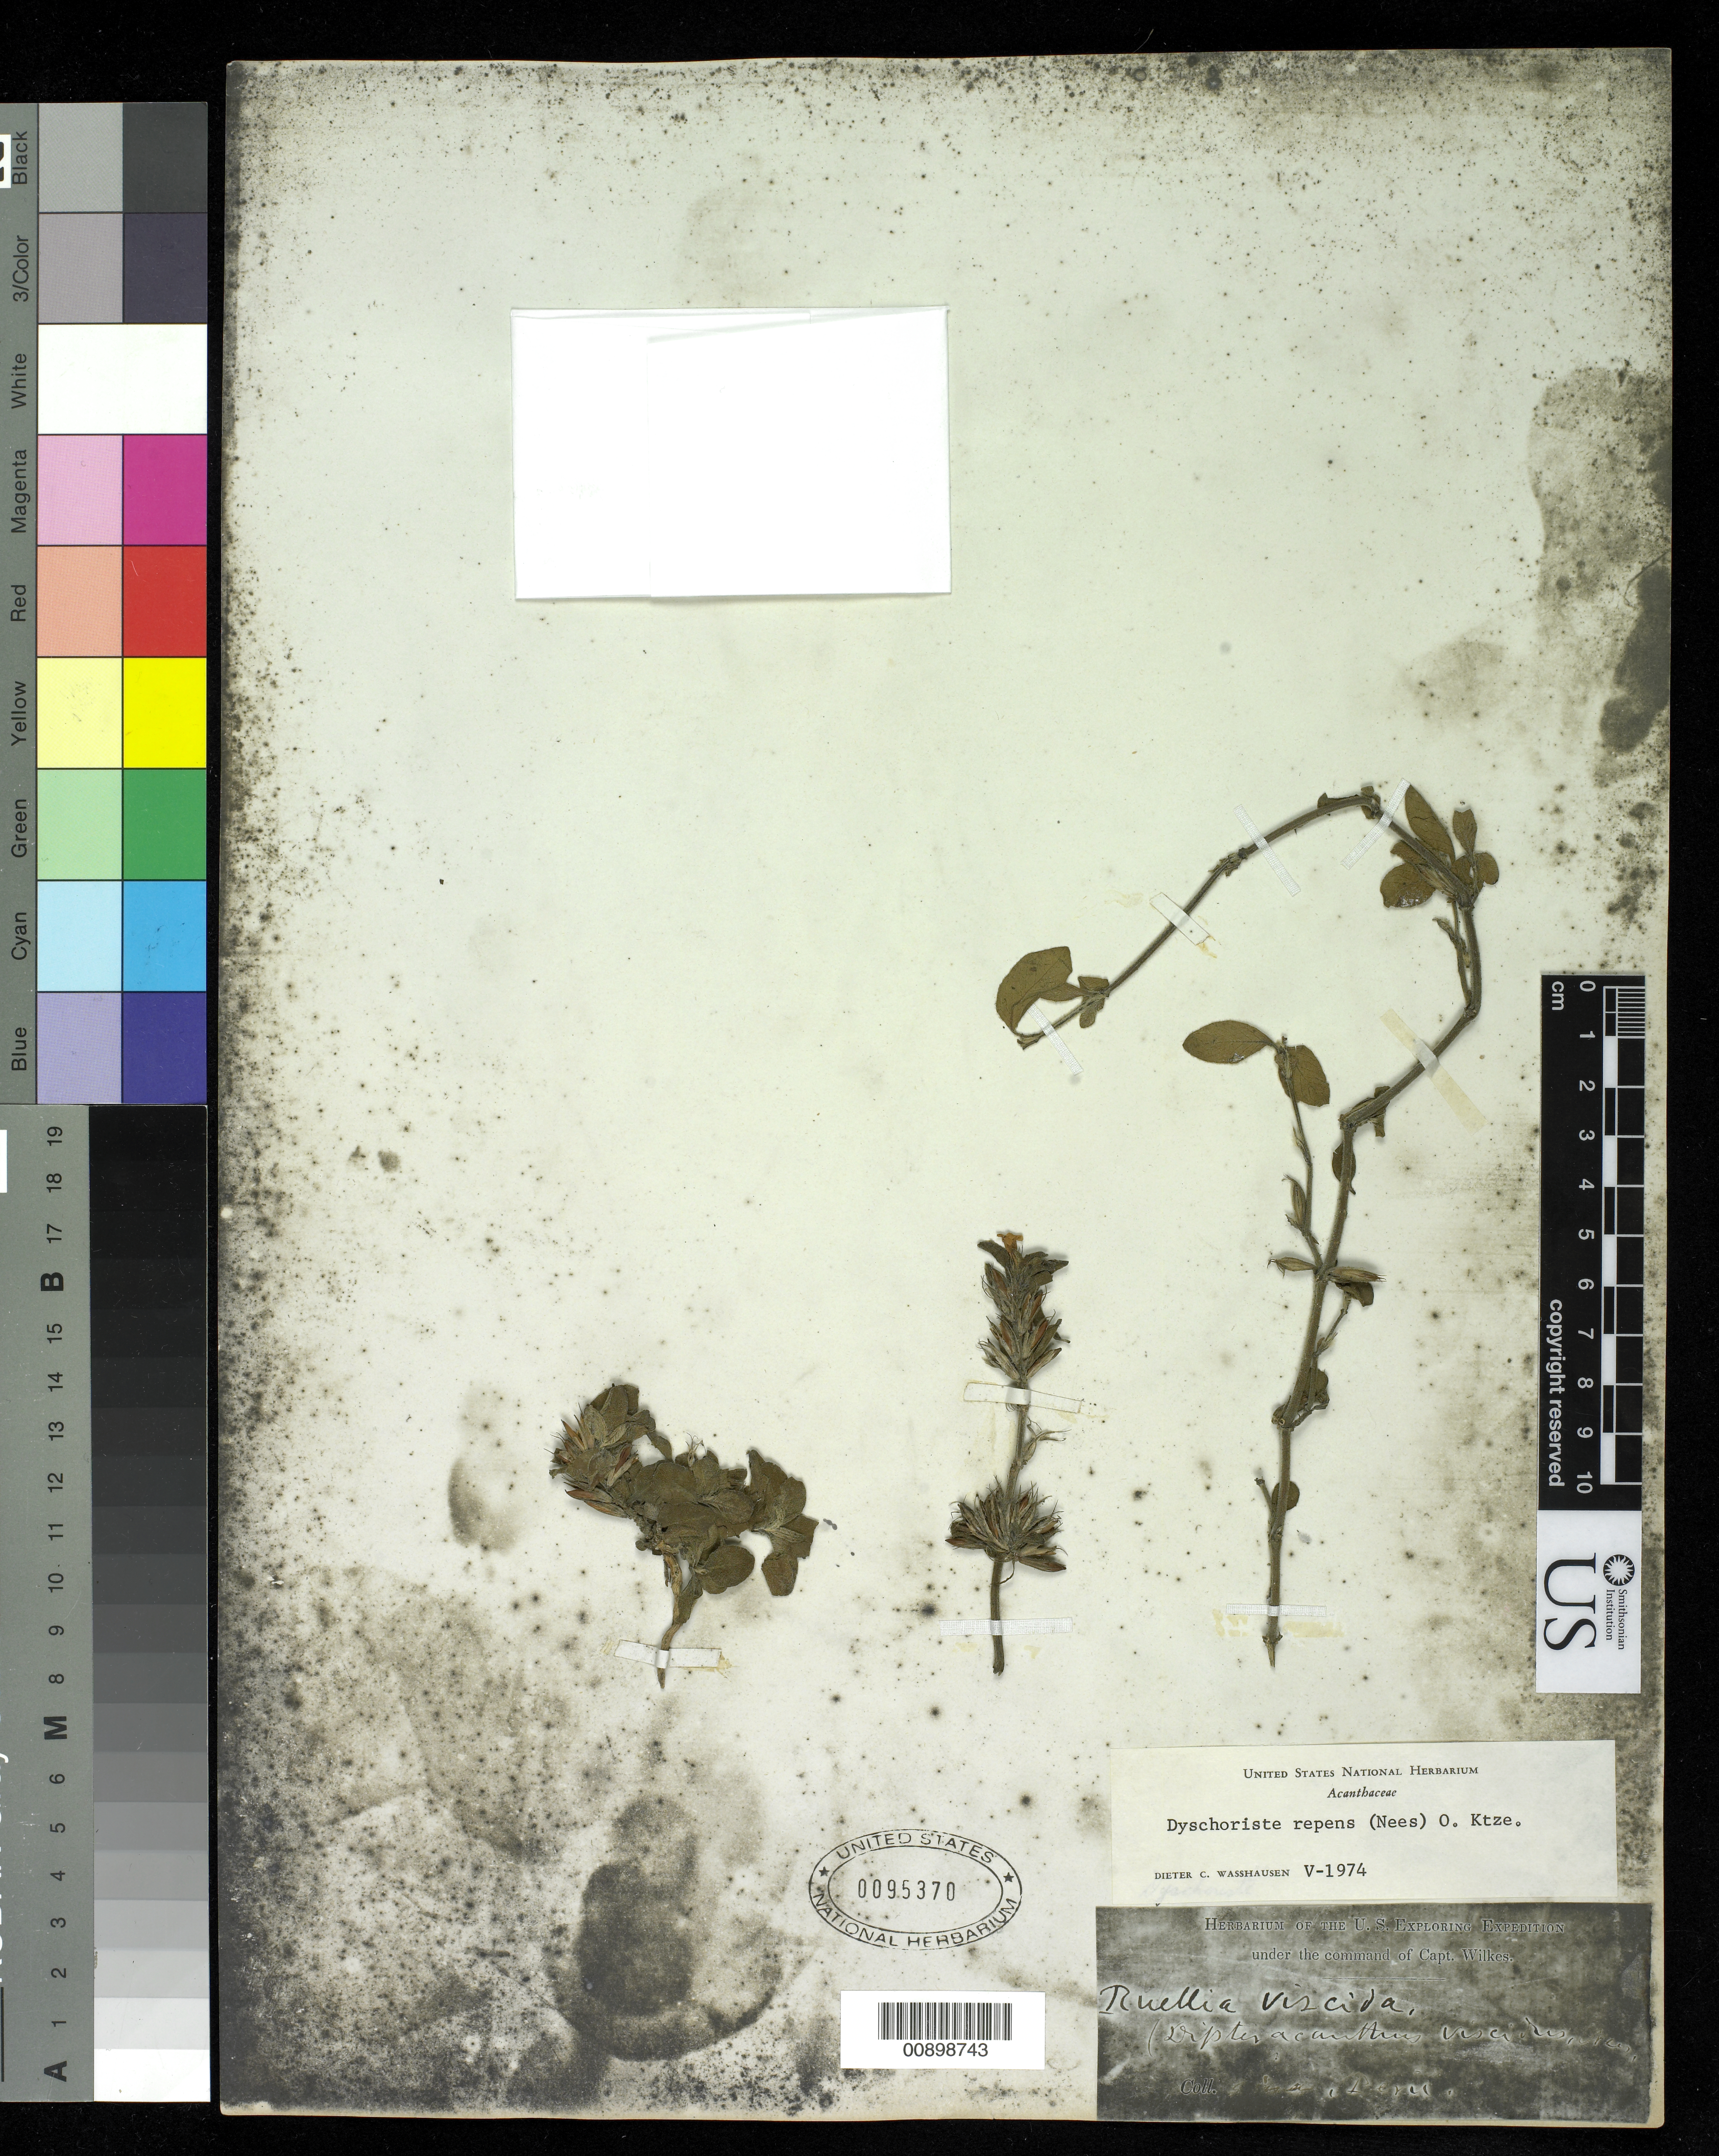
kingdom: Plantae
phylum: Tracheophyta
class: Magnoliopsida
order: Lamiales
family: Acanthaceae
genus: Dyschoriste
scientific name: Dyschoriste repens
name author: (Nees) Kuntze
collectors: Wilkes Explor. Exped.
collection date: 1838/1842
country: Peru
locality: Lima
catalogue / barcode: US 95370